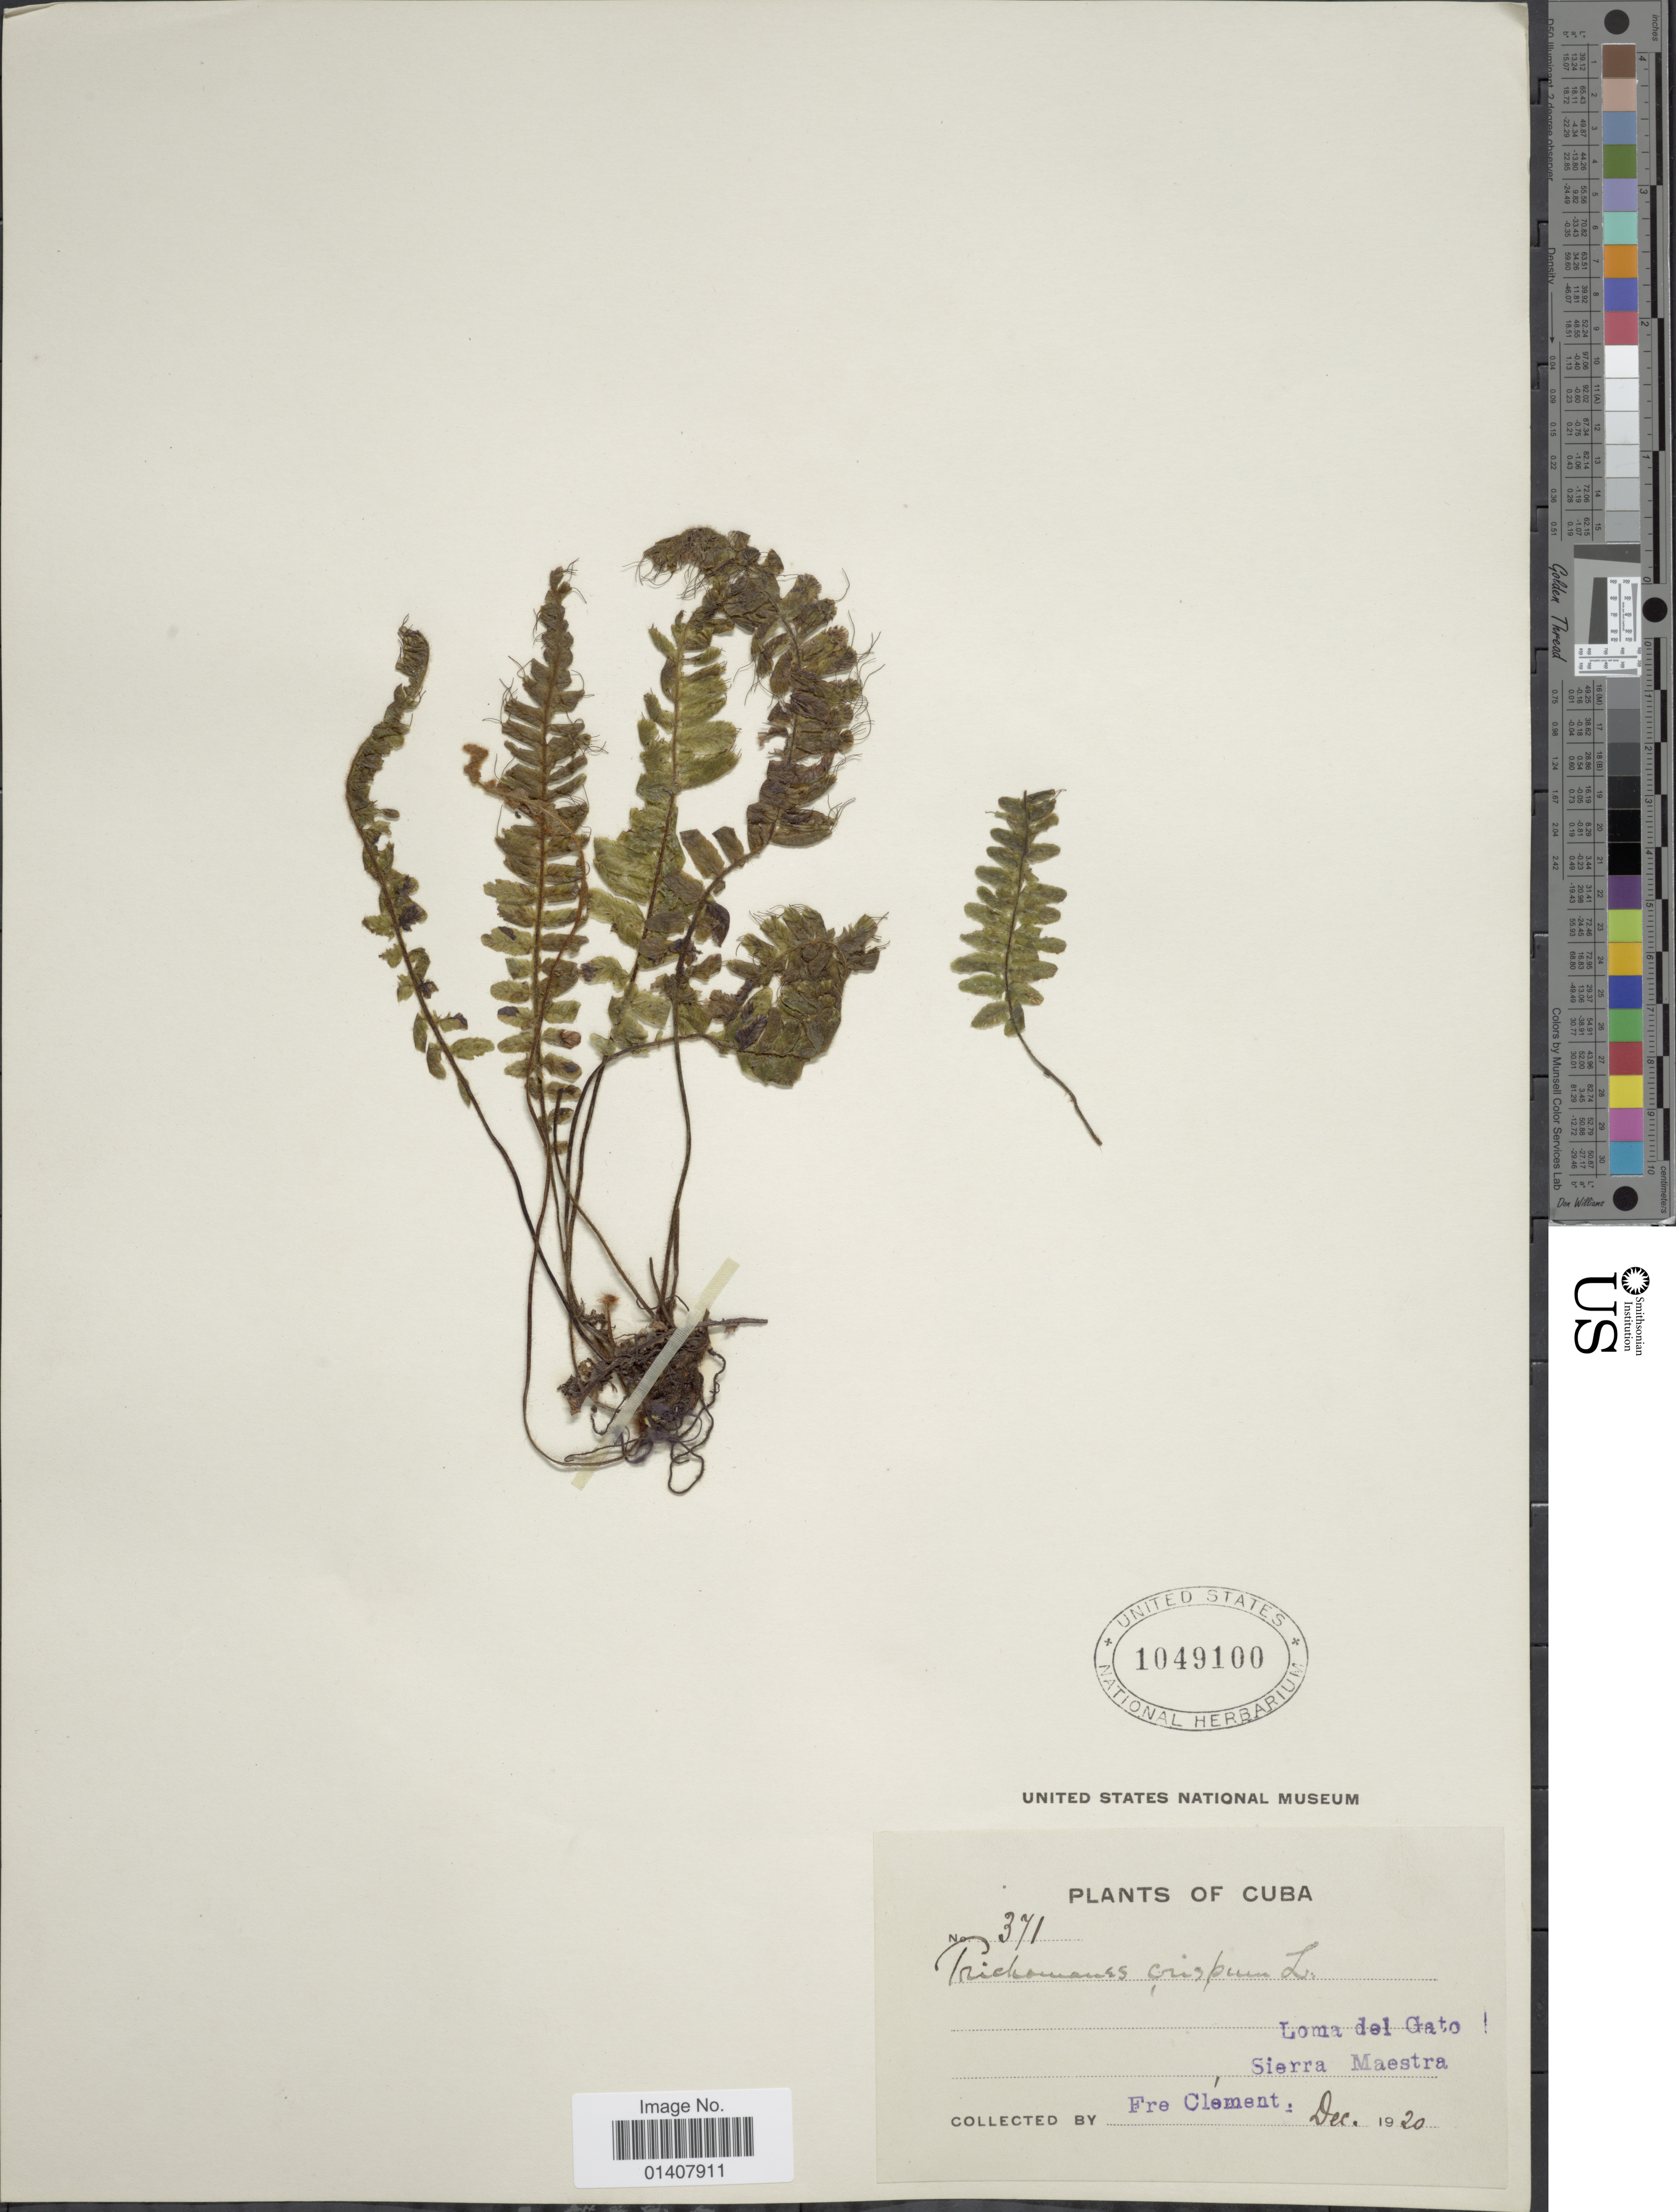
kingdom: Plantae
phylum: Tracheophyta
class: Polypodiopsida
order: Hymenophyllales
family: Hymenophyllaceae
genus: Trichomanes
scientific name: Trichomanes crispum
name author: L.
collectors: B. Clement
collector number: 371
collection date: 1920-12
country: Cuba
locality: Loa del Gato, Sierra Maestra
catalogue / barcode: US 1049100